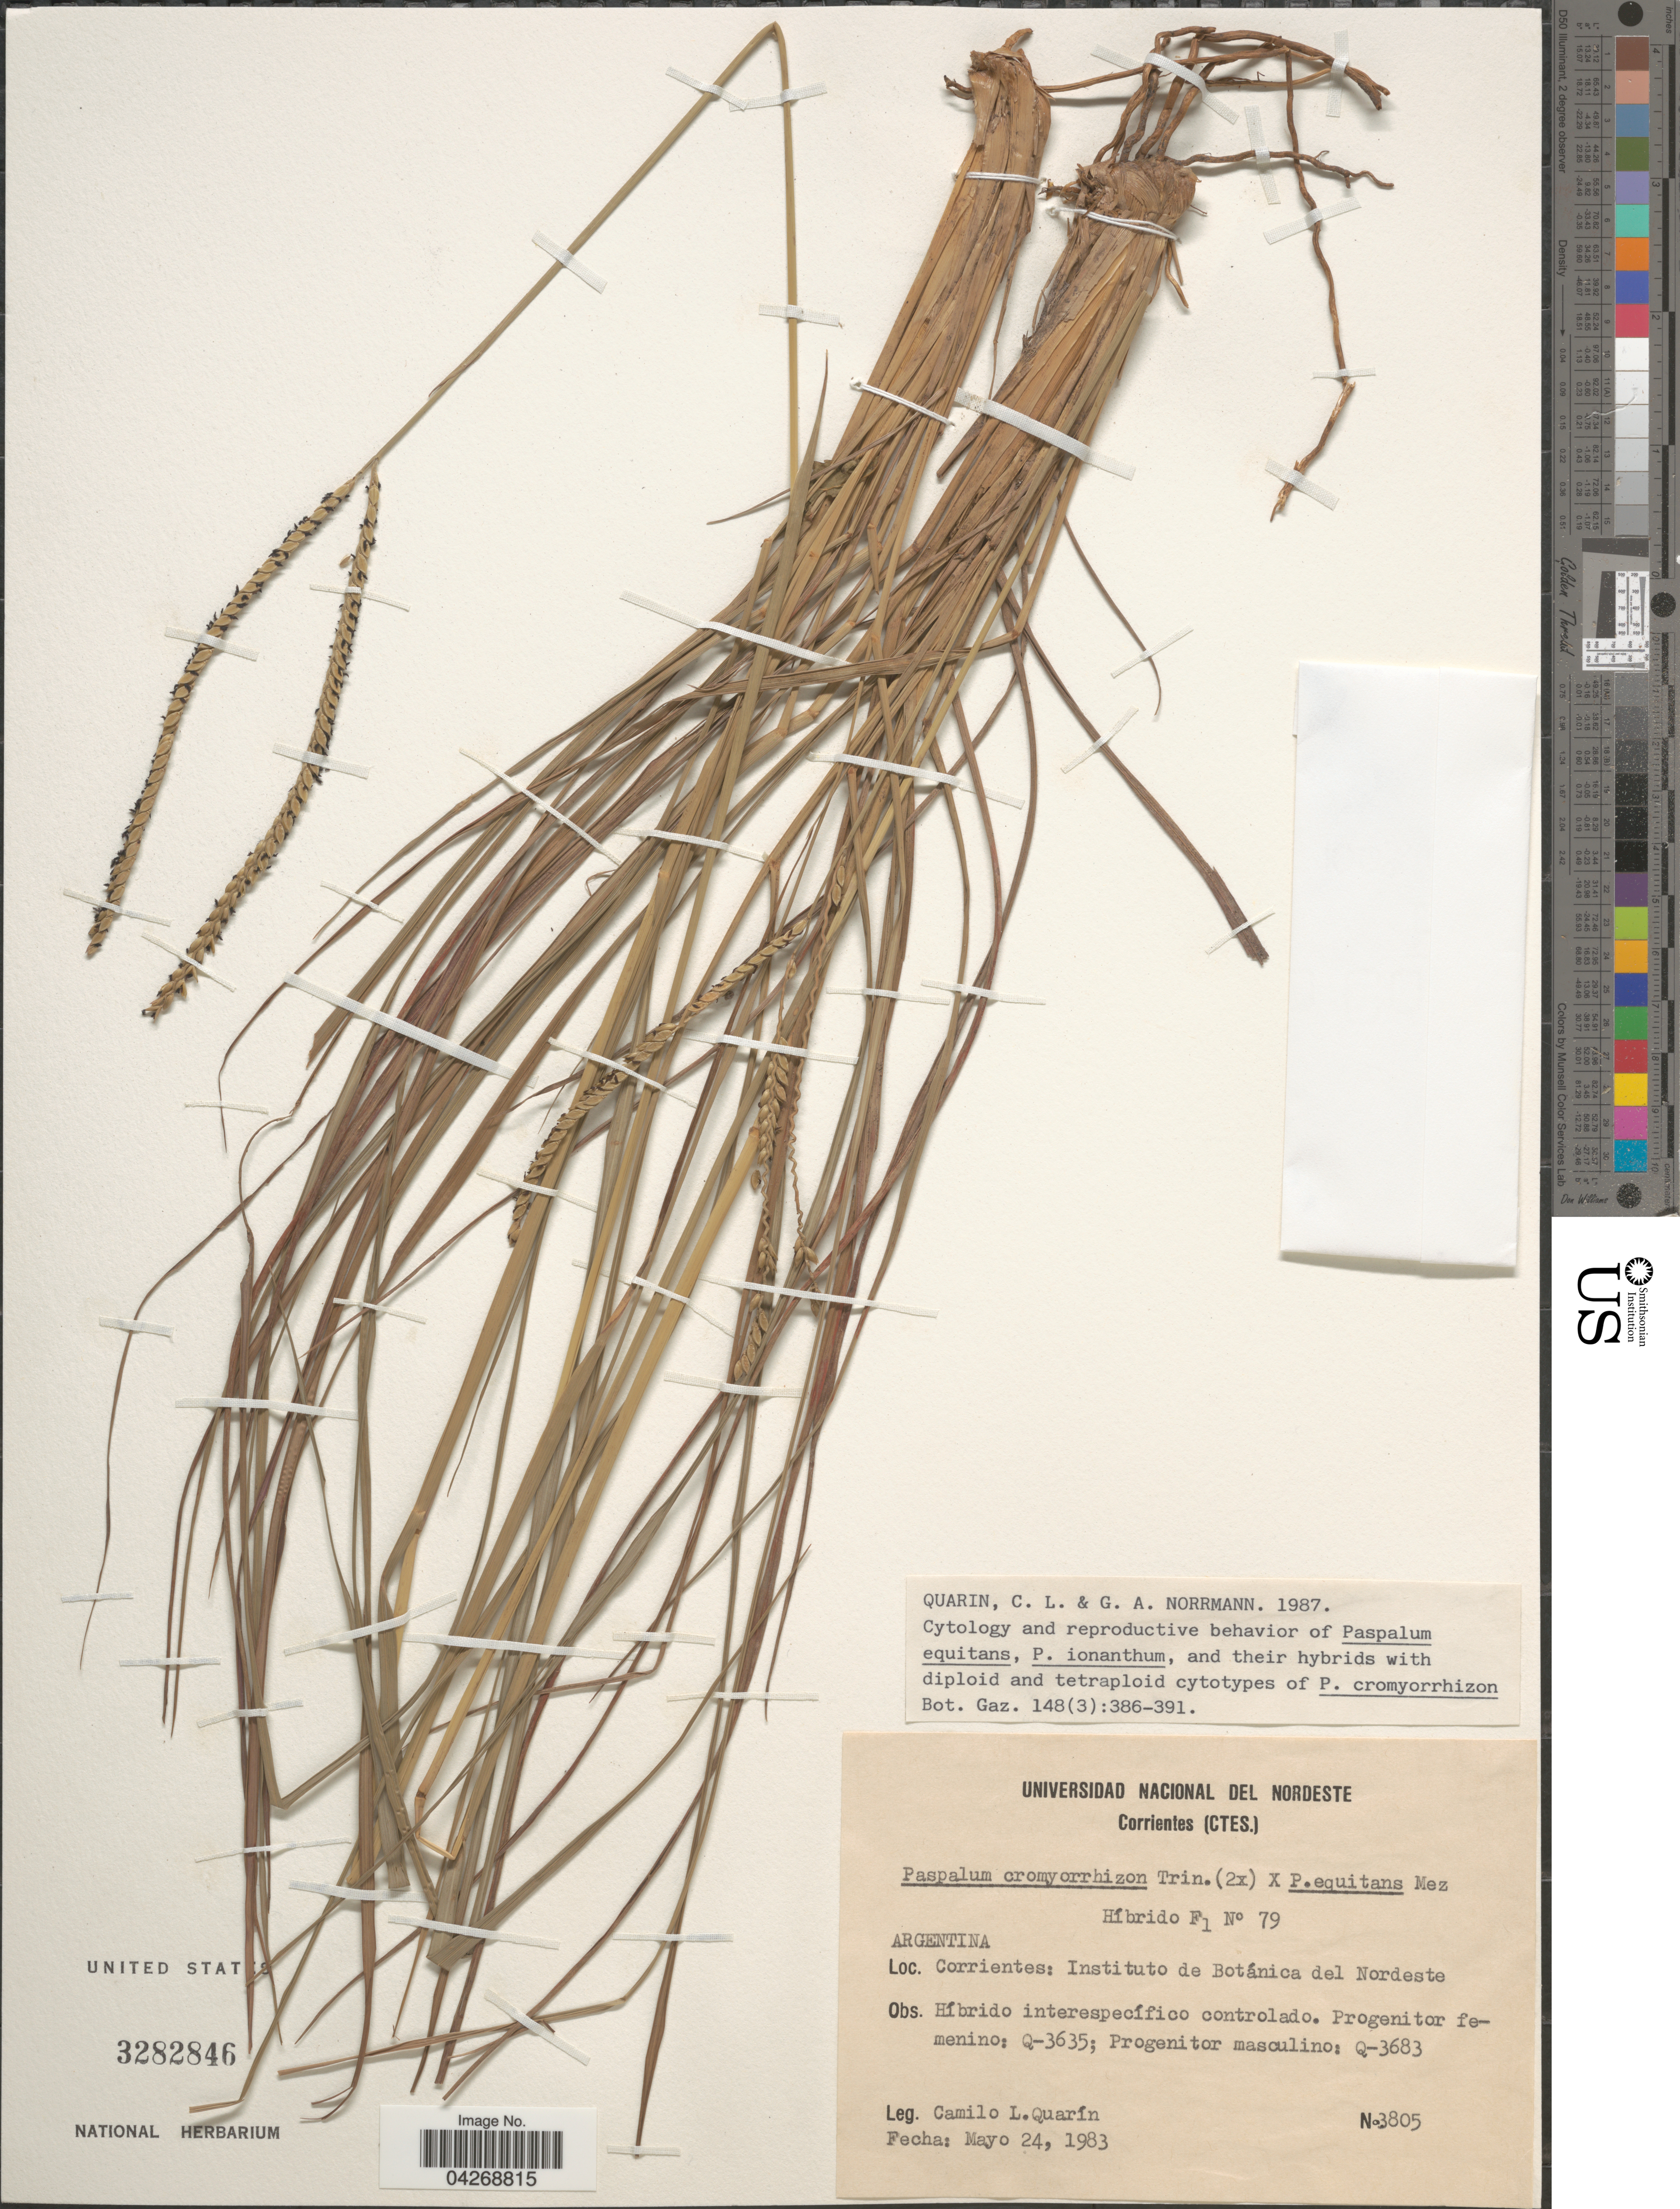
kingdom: Plantae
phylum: Tracheophyta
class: Liliopsida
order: Poales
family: Poaceae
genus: Paspalum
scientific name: Paspalum cromyorhizon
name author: Trin. ex Döll in Mart.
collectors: C. Quarin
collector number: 3805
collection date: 1983-05-24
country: Argentina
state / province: Corrientes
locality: Corrientes: Instituto de Botánica del Nordeste.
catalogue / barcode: US 3282846